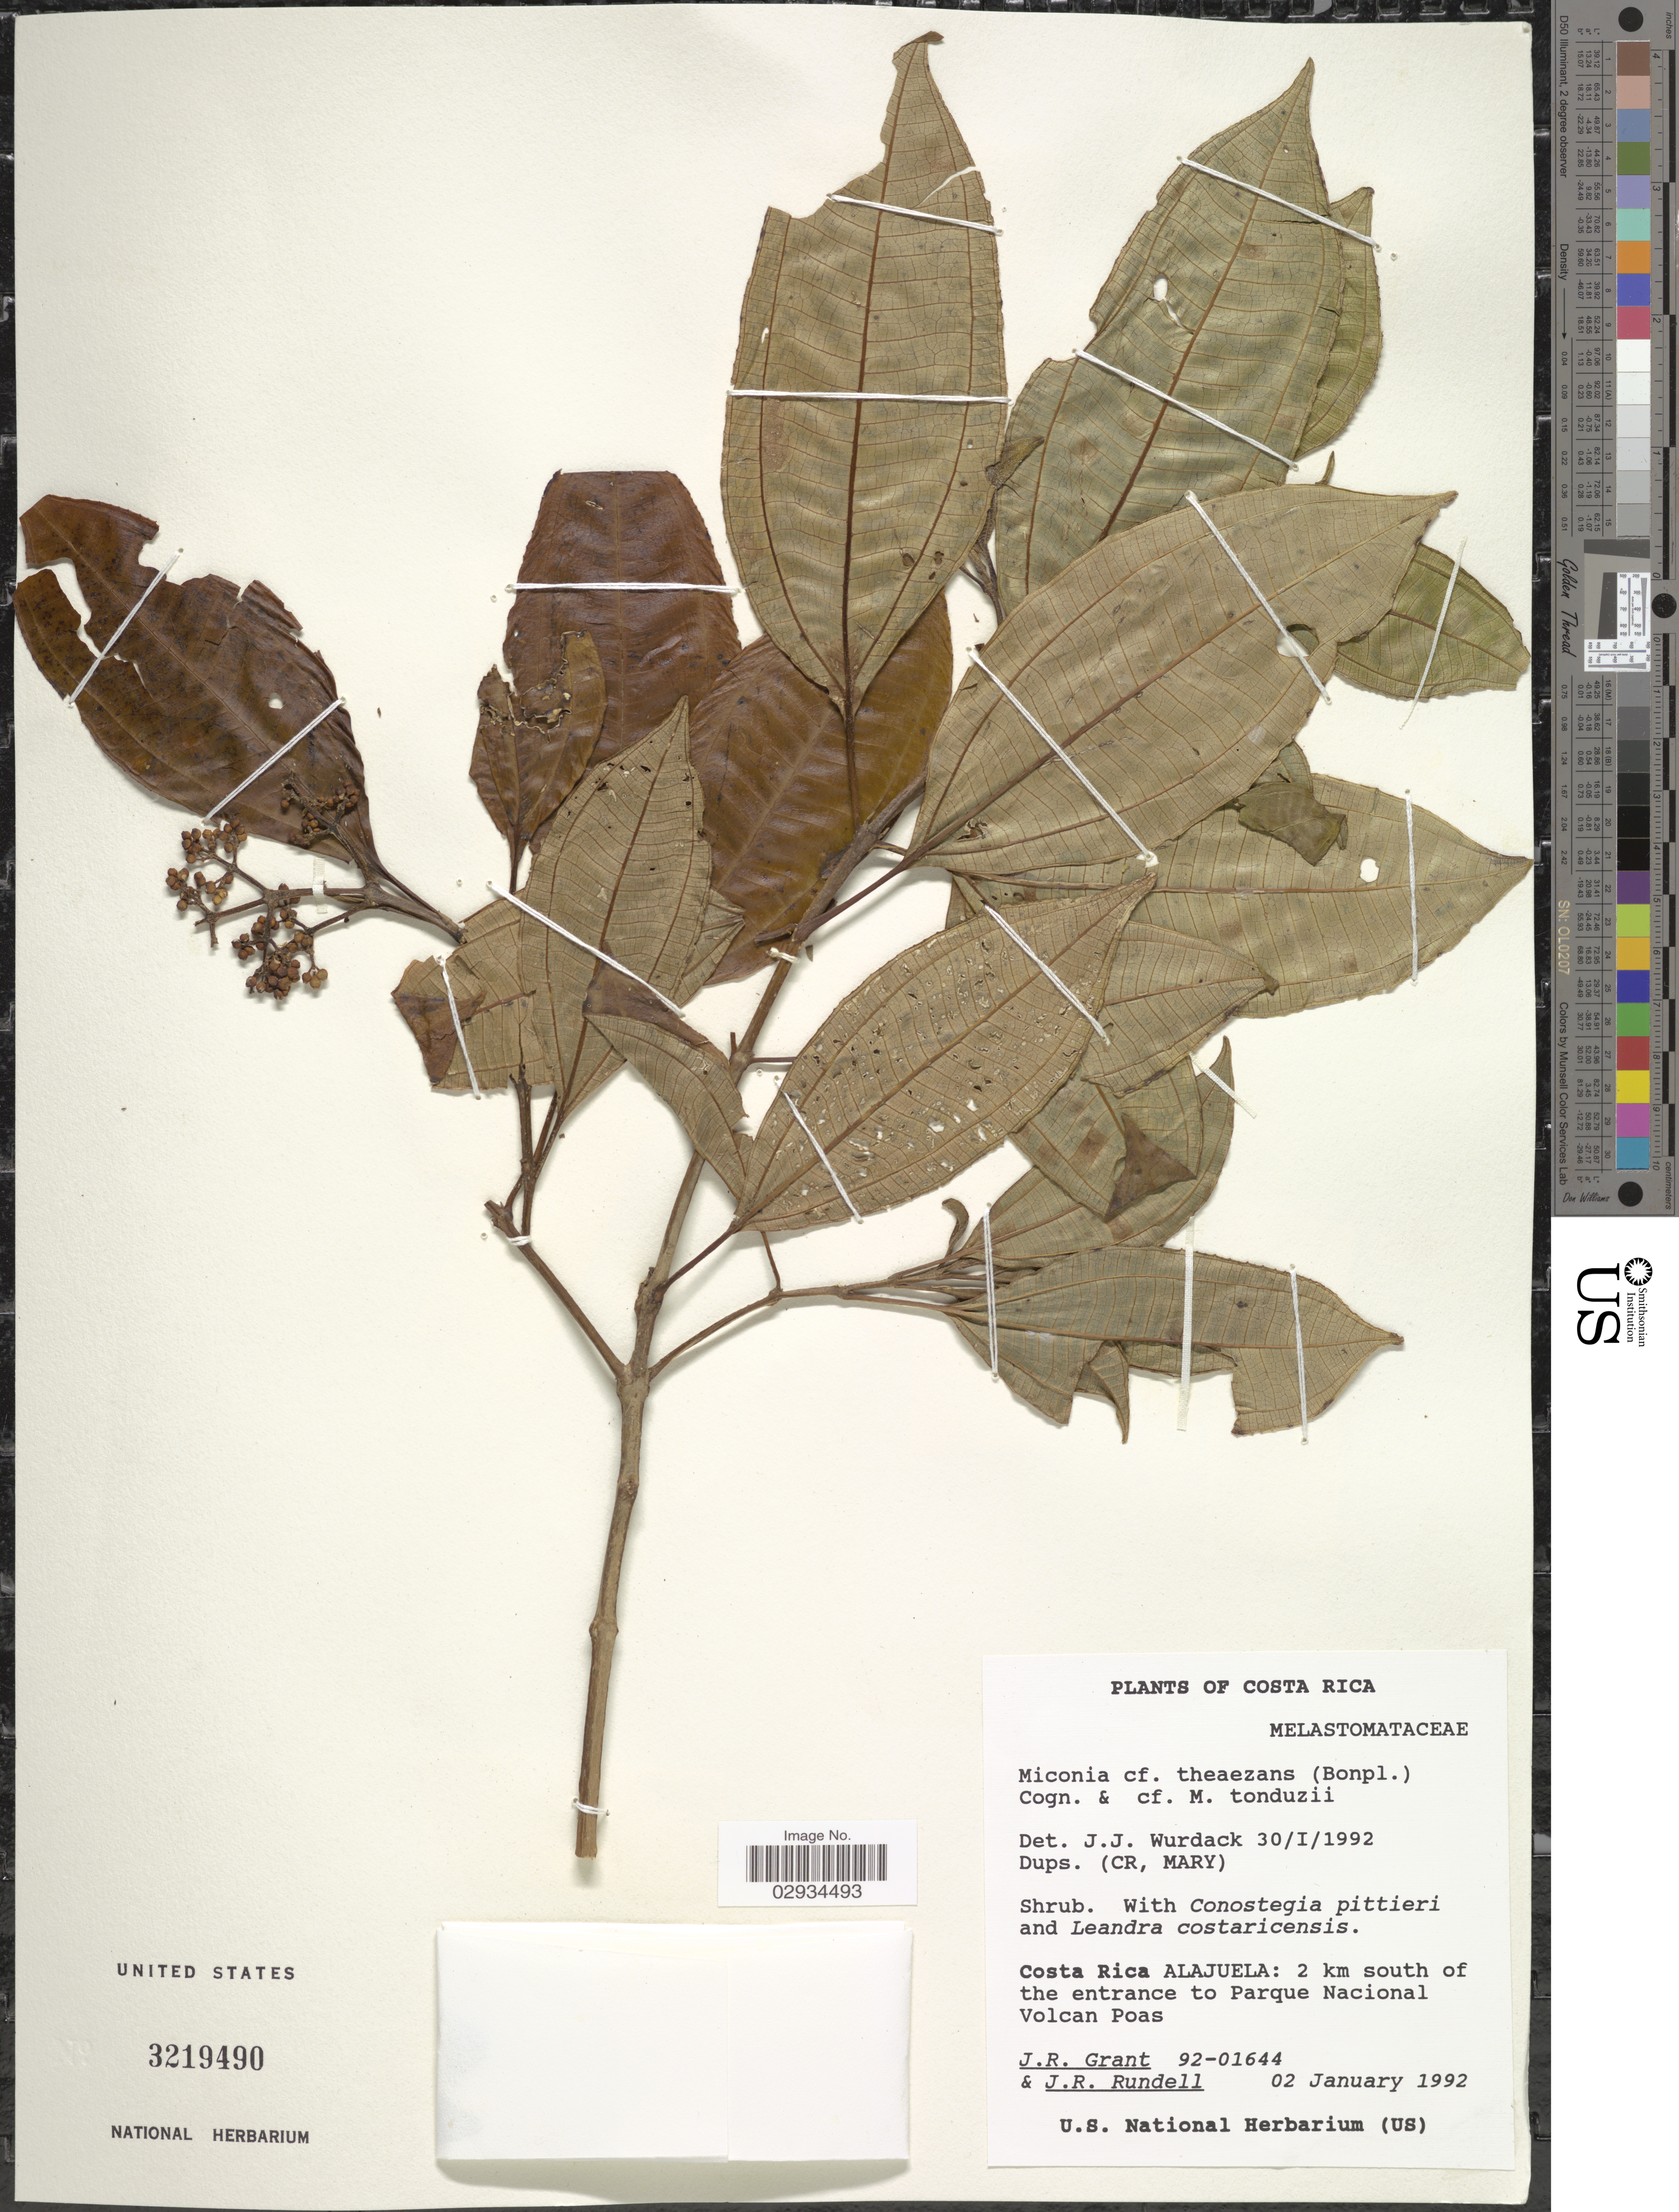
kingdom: Plantae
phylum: Tracheophyta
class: Magnoliopsida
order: Myrtales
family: Melastomataceae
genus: Miconia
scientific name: Miconia theizans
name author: (Bonpl.) Cogn.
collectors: J. Grant & J. R. Rundell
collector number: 92-01644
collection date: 1992-01-02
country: Costa Rica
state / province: Alajuela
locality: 2 km south of the entrance to Parque Nacional Volcan Poas.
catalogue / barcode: US 3219490